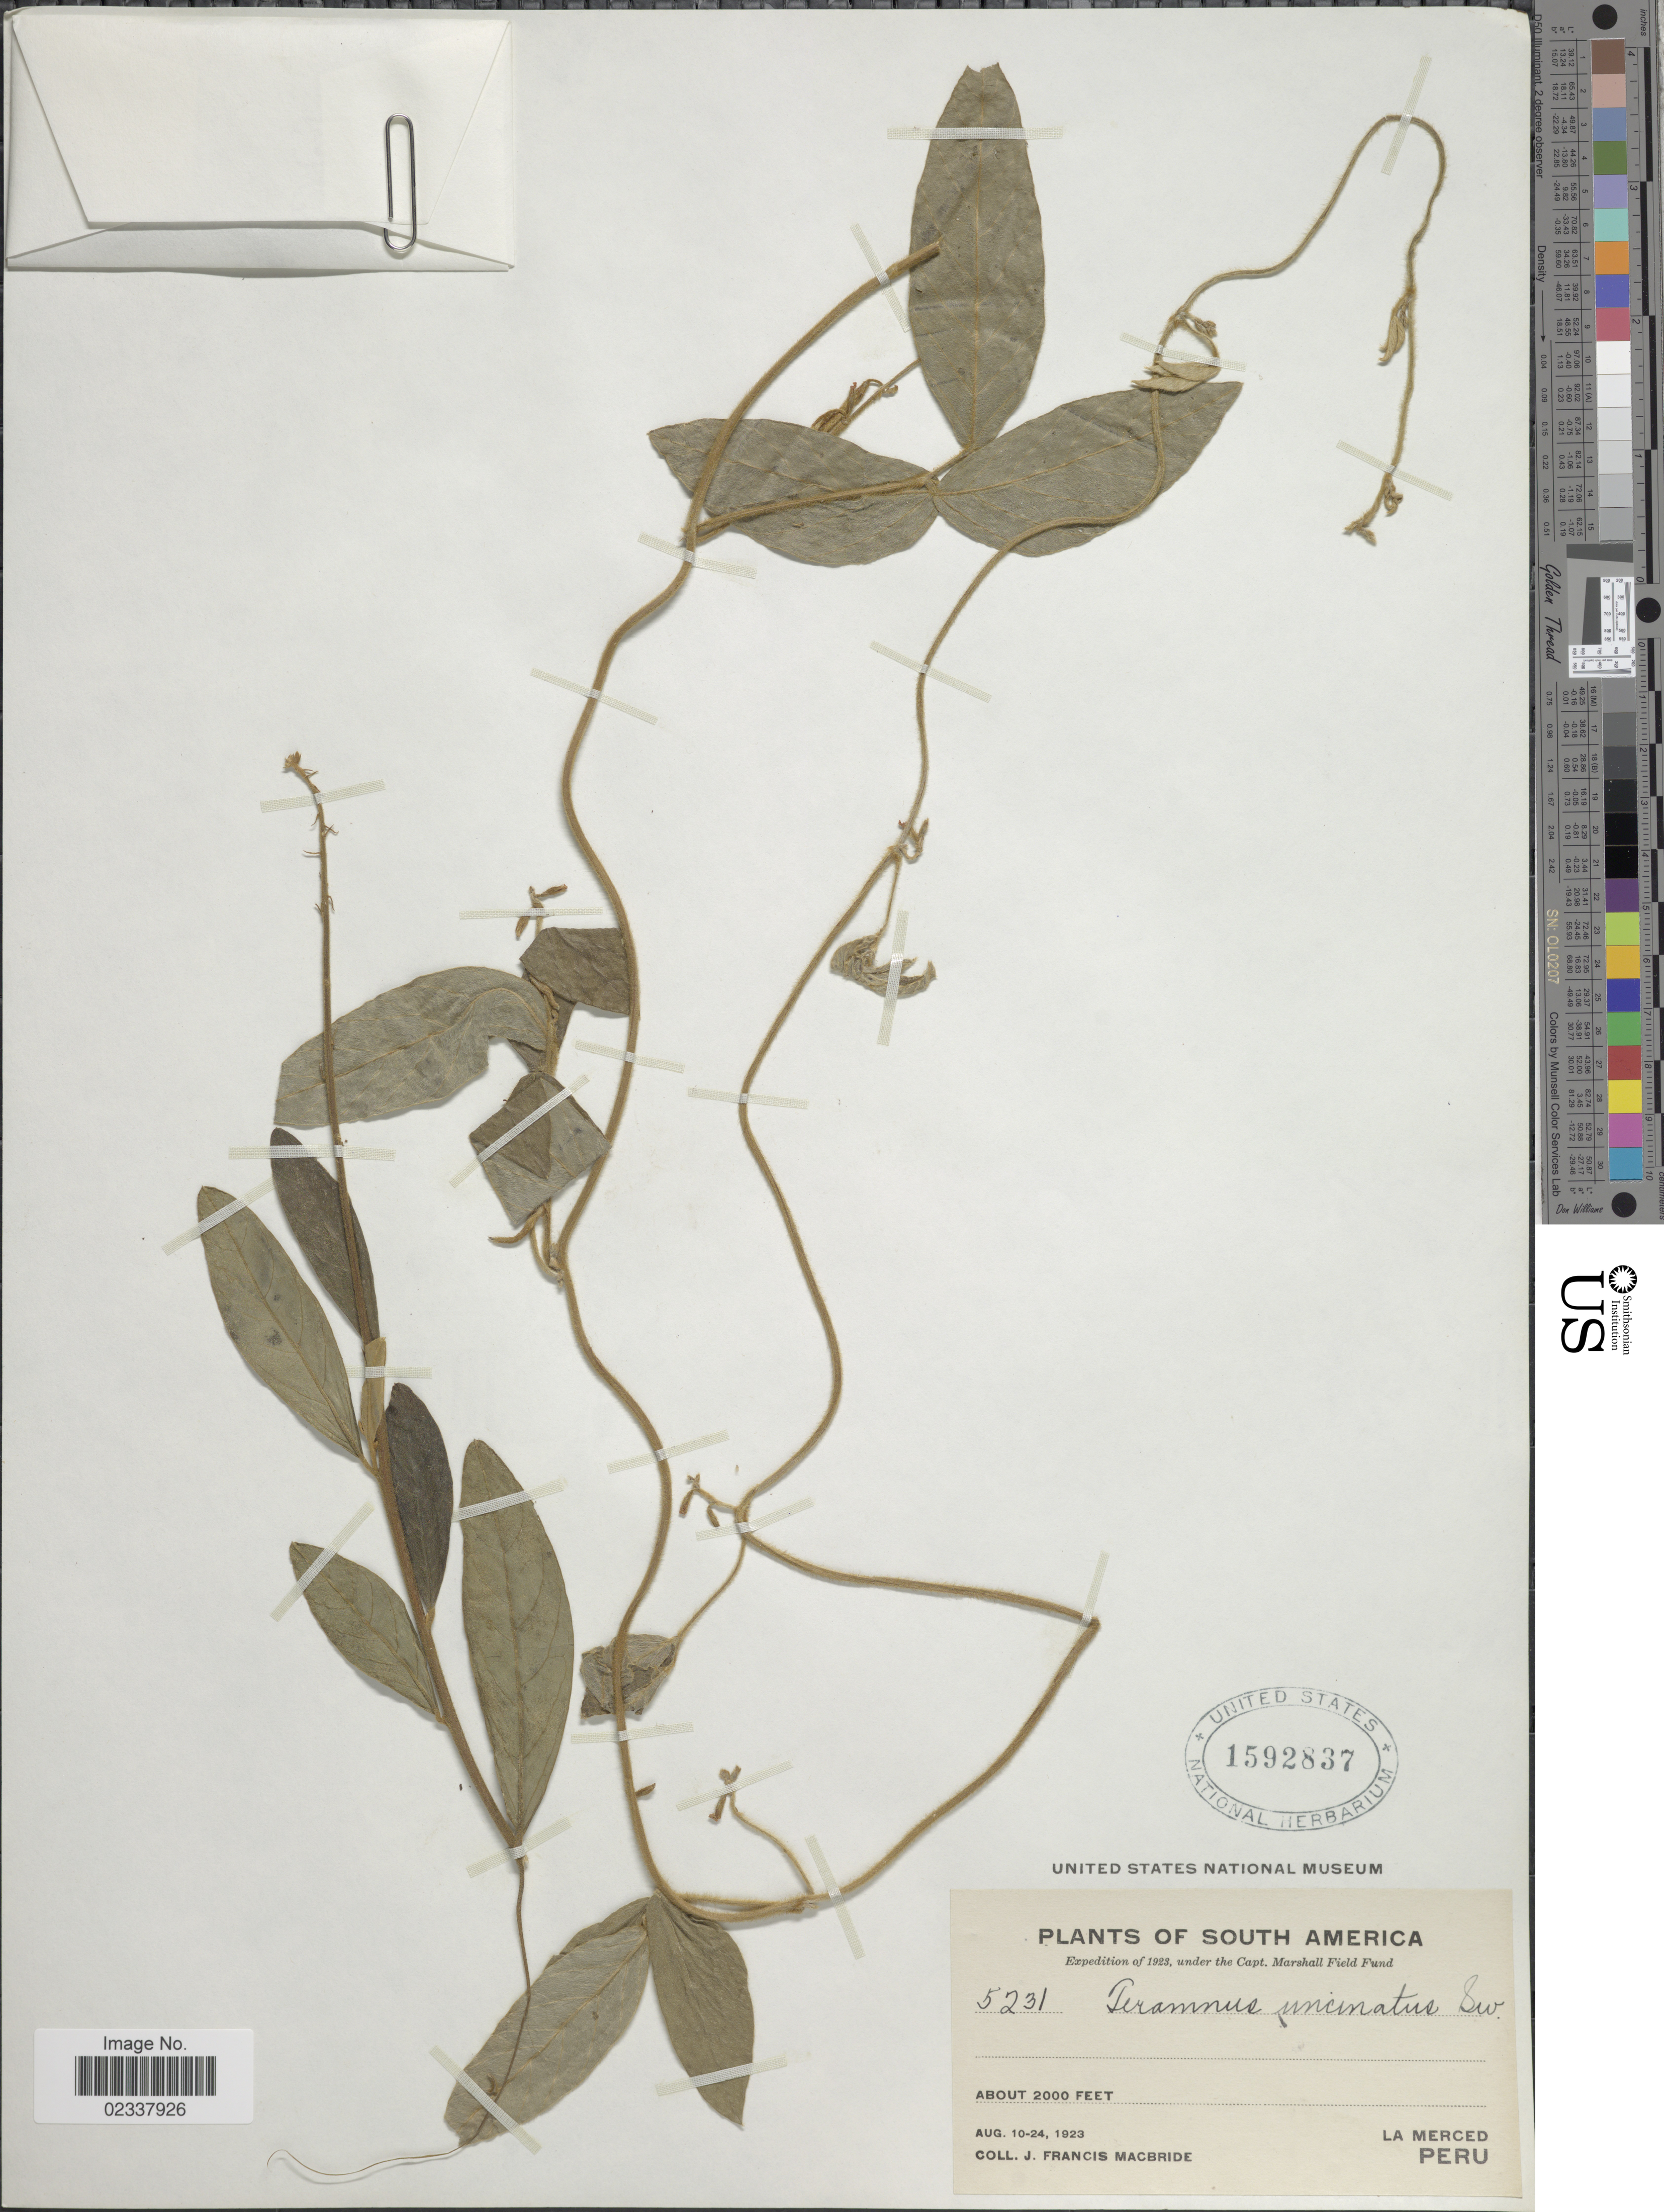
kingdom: Plantae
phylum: Tracheophyta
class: Magnoliopsida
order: Fabales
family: Fabaceae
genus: Teramnus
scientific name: Teramnus uncinatus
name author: (L.) Sw.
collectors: J. F. Macbride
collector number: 5231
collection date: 1923-08-10/1923-08-24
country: Peru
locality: La Merced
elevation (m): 610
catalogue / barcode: US 1592837